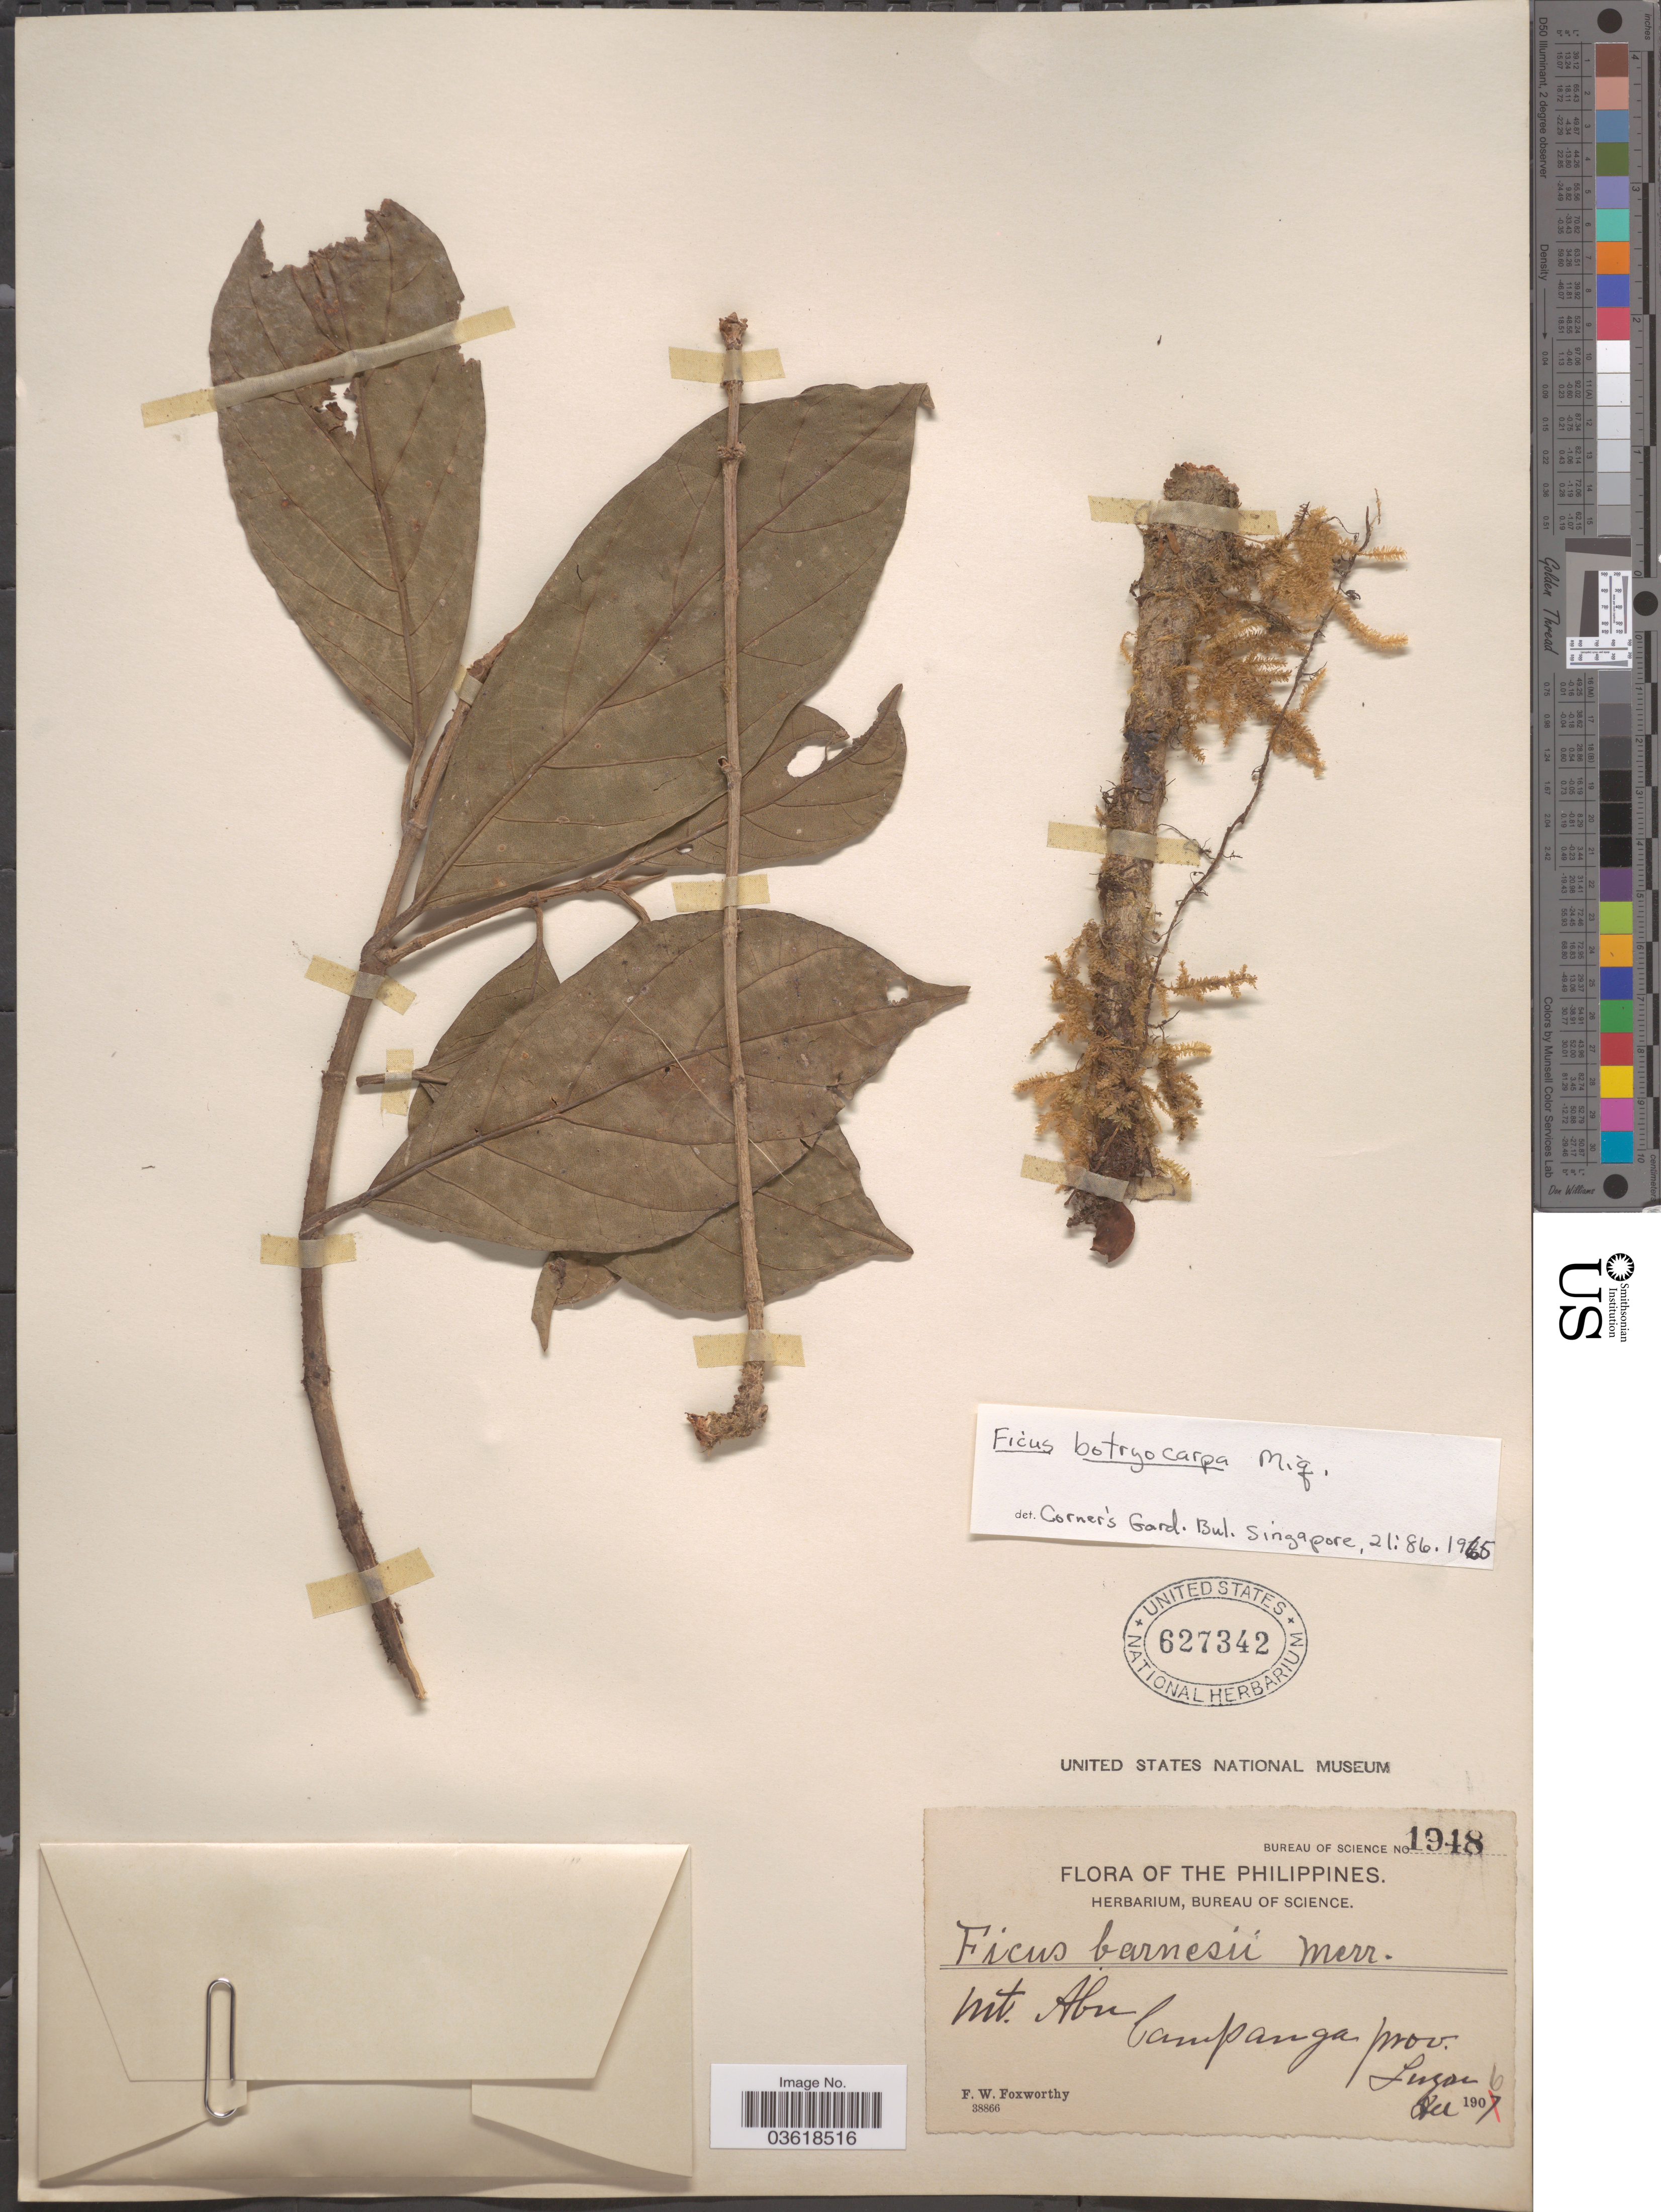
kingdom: Plantae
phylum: Tracheophyta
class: Magnoliopsida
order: Rosales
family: Moraceae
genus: Ficus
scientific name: Ficus botryocarpa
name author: Miq.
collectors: F. W. Foxworthy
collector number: Bureau of Science 1948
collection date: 1906-04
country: Philippines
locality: Mt. Abu. Campanga Prov. Luzon.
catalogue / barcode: US 627342